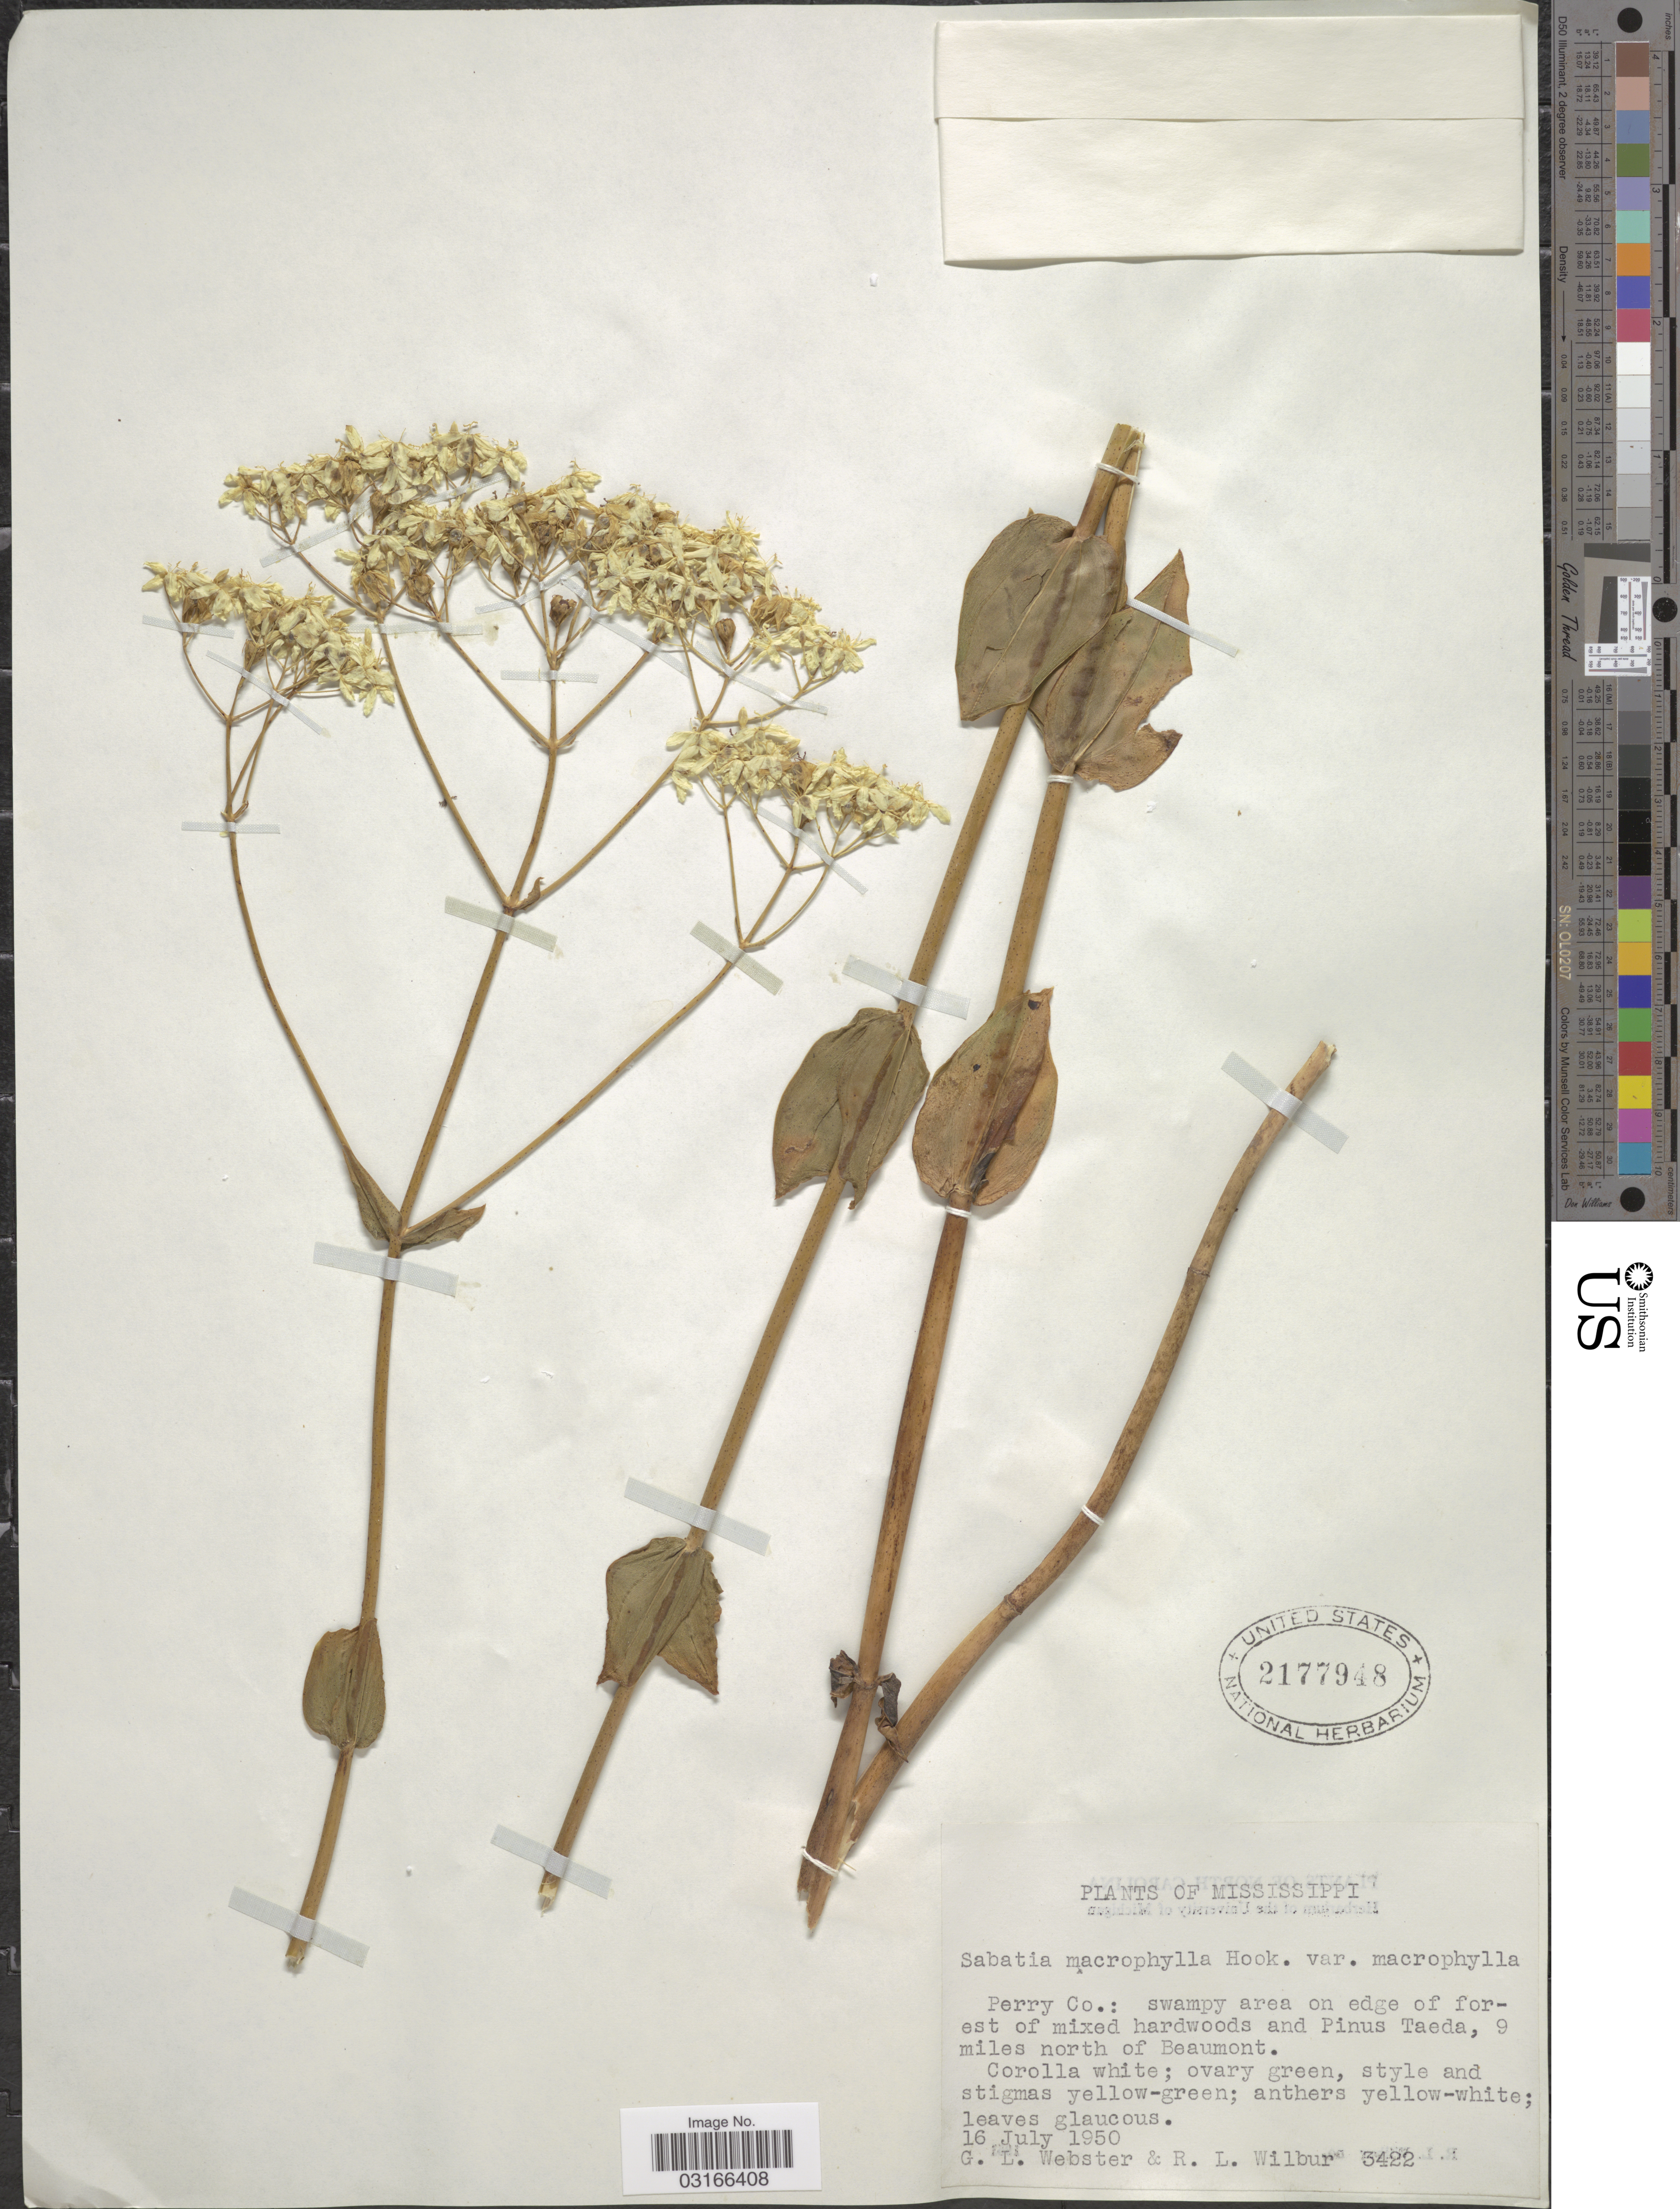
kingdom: Plantae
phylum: Tracheophyta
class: Magnoliopsida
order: Gentianales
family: Gentianaceae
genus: Sabatia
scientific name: Sabatia campestris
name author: Nutt.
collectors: G. L. Webster & R. L. Wilbur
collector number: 3422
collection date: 1950-07-16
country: United States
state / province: Mississippi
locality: Perry Co.: swampy area on edge of forest of mixed hardwoods and Pinus Taeda, 9 miles north of Beaumont.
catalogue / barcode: US 2177948